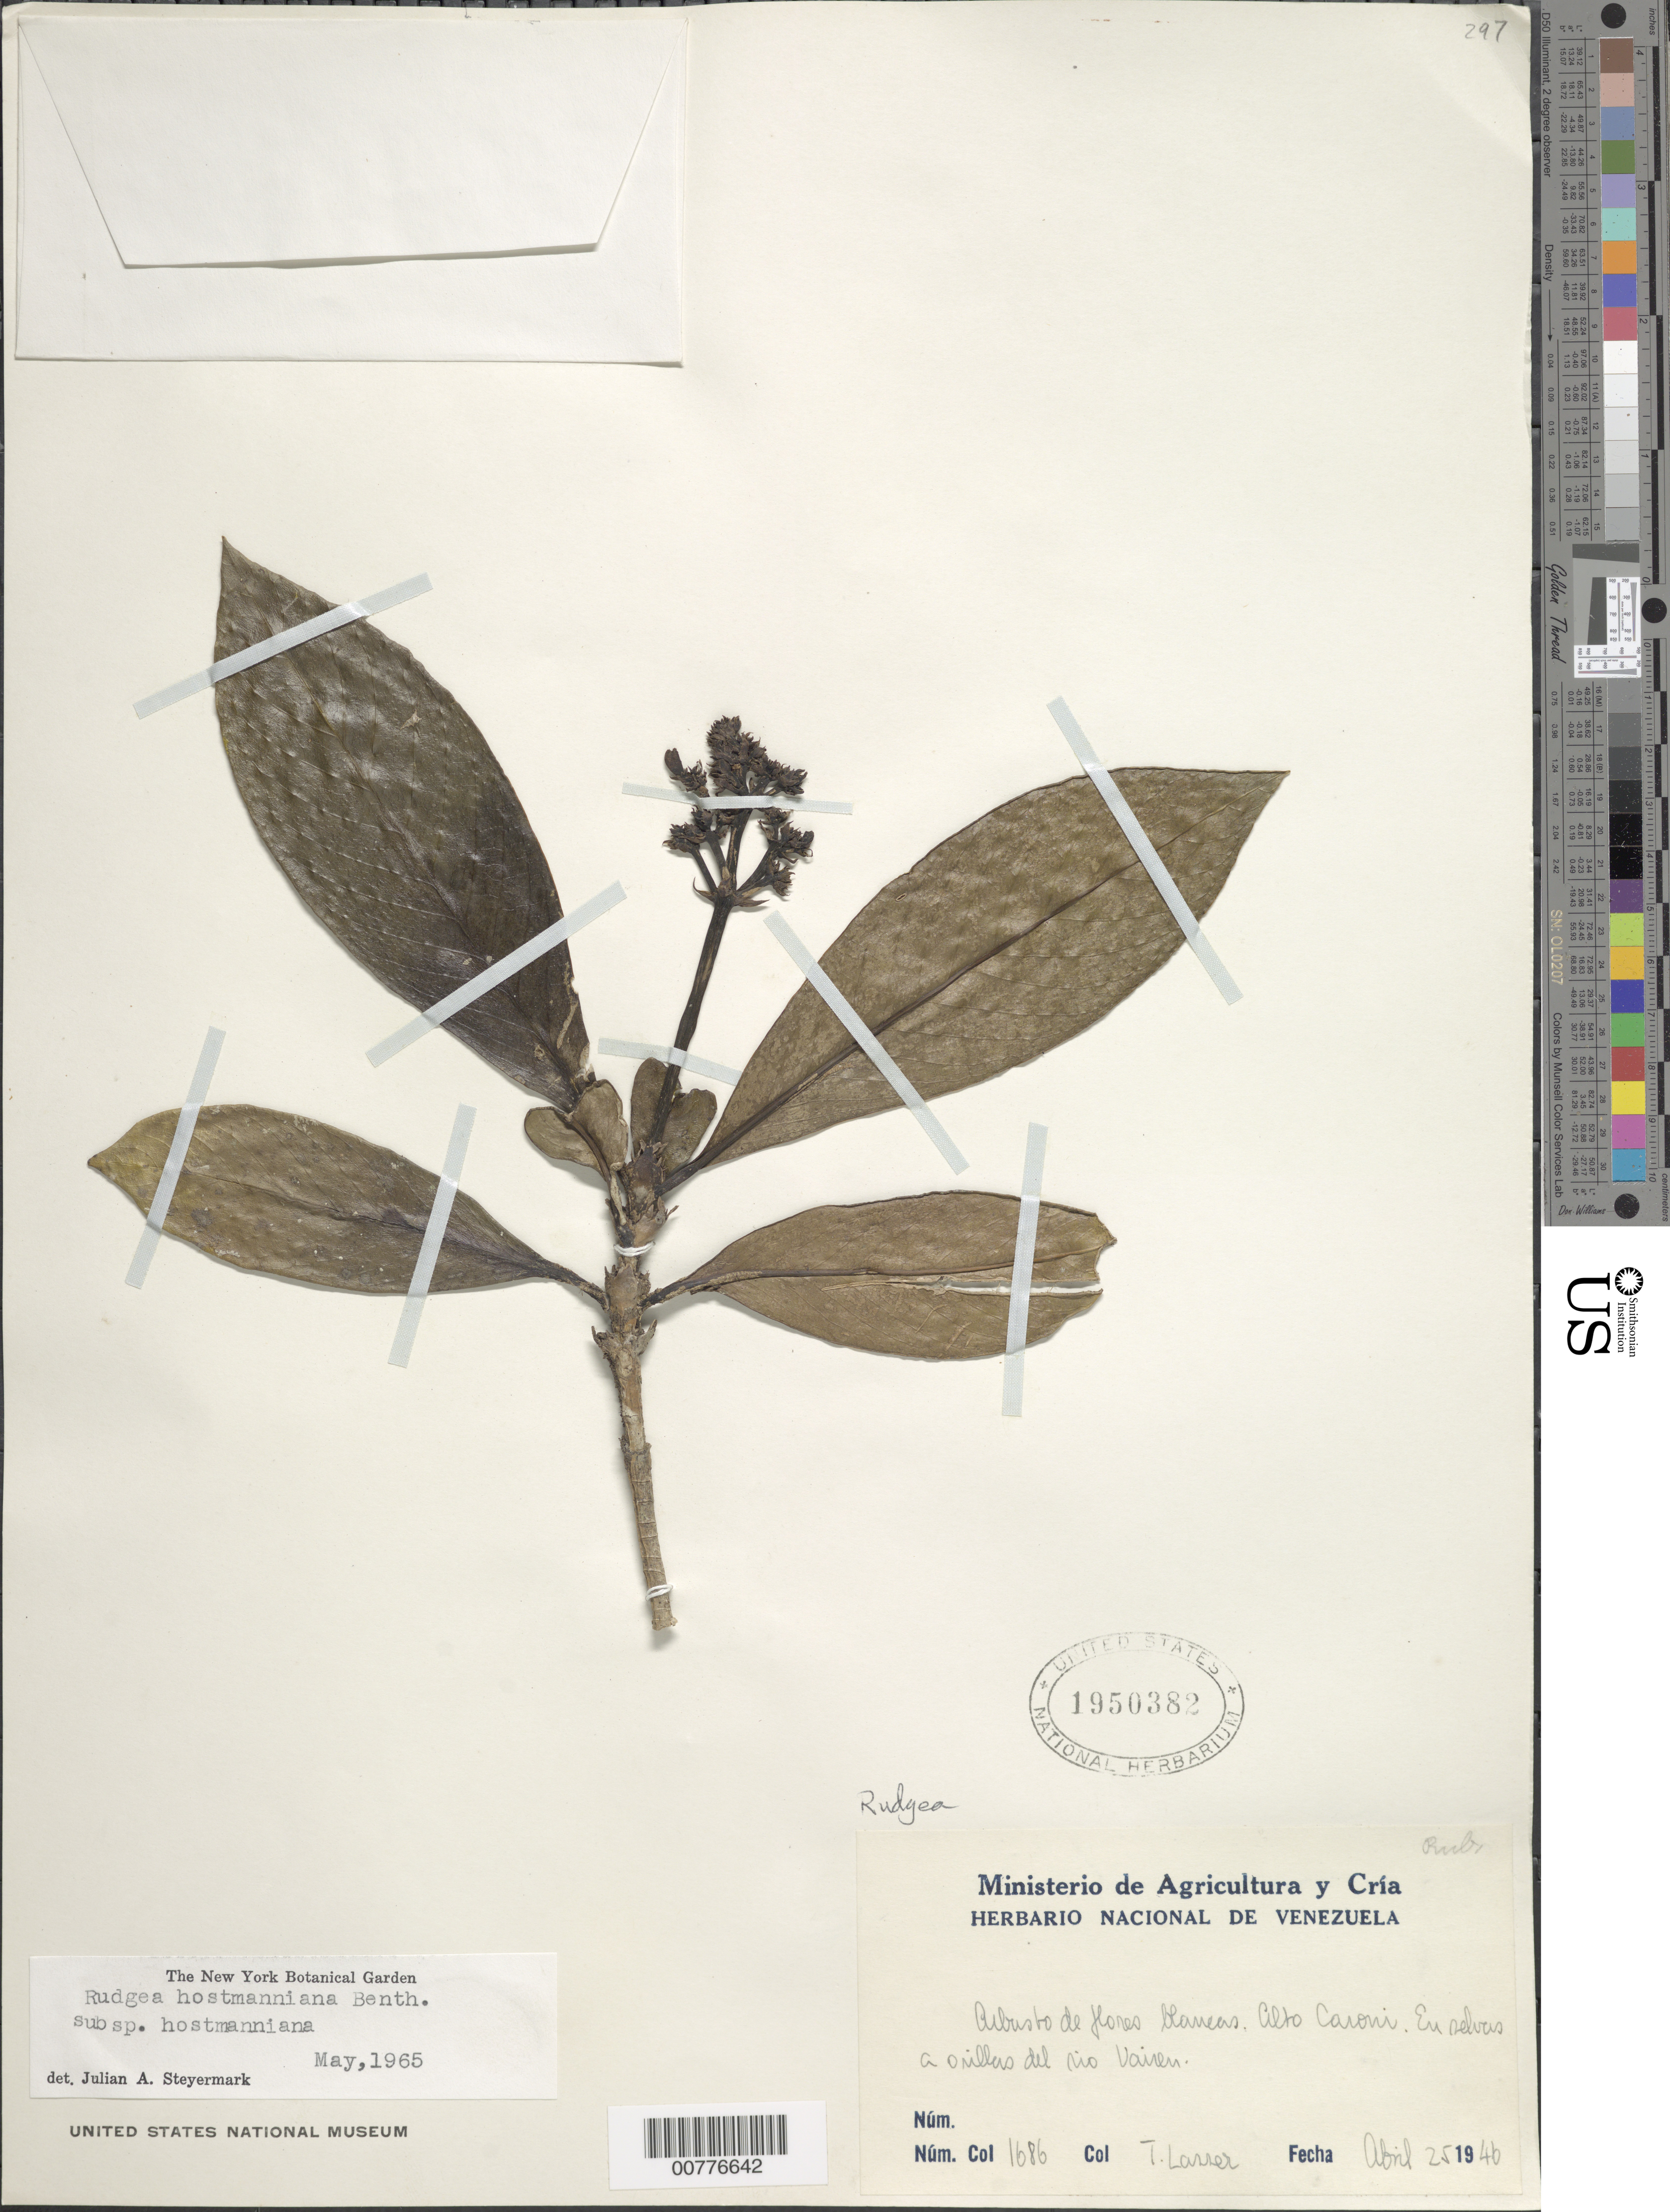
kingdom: Plantae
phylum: Tracheophyta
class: Magnoliopsida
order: Gentianales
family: Rubiaceae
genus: Rudgea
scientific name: Rudgea hostmanniana subsp. hostmanniana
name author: Benth.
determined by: Steyermark, Julian A., (VEN)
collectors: T. Lasser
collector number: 1686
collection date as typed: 25-Apr-46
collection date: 1946-04-25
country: Venezuela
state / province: Bolívar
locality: Alto Caroní, Río Uairén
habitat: Woods along river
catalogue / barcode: US 1950382